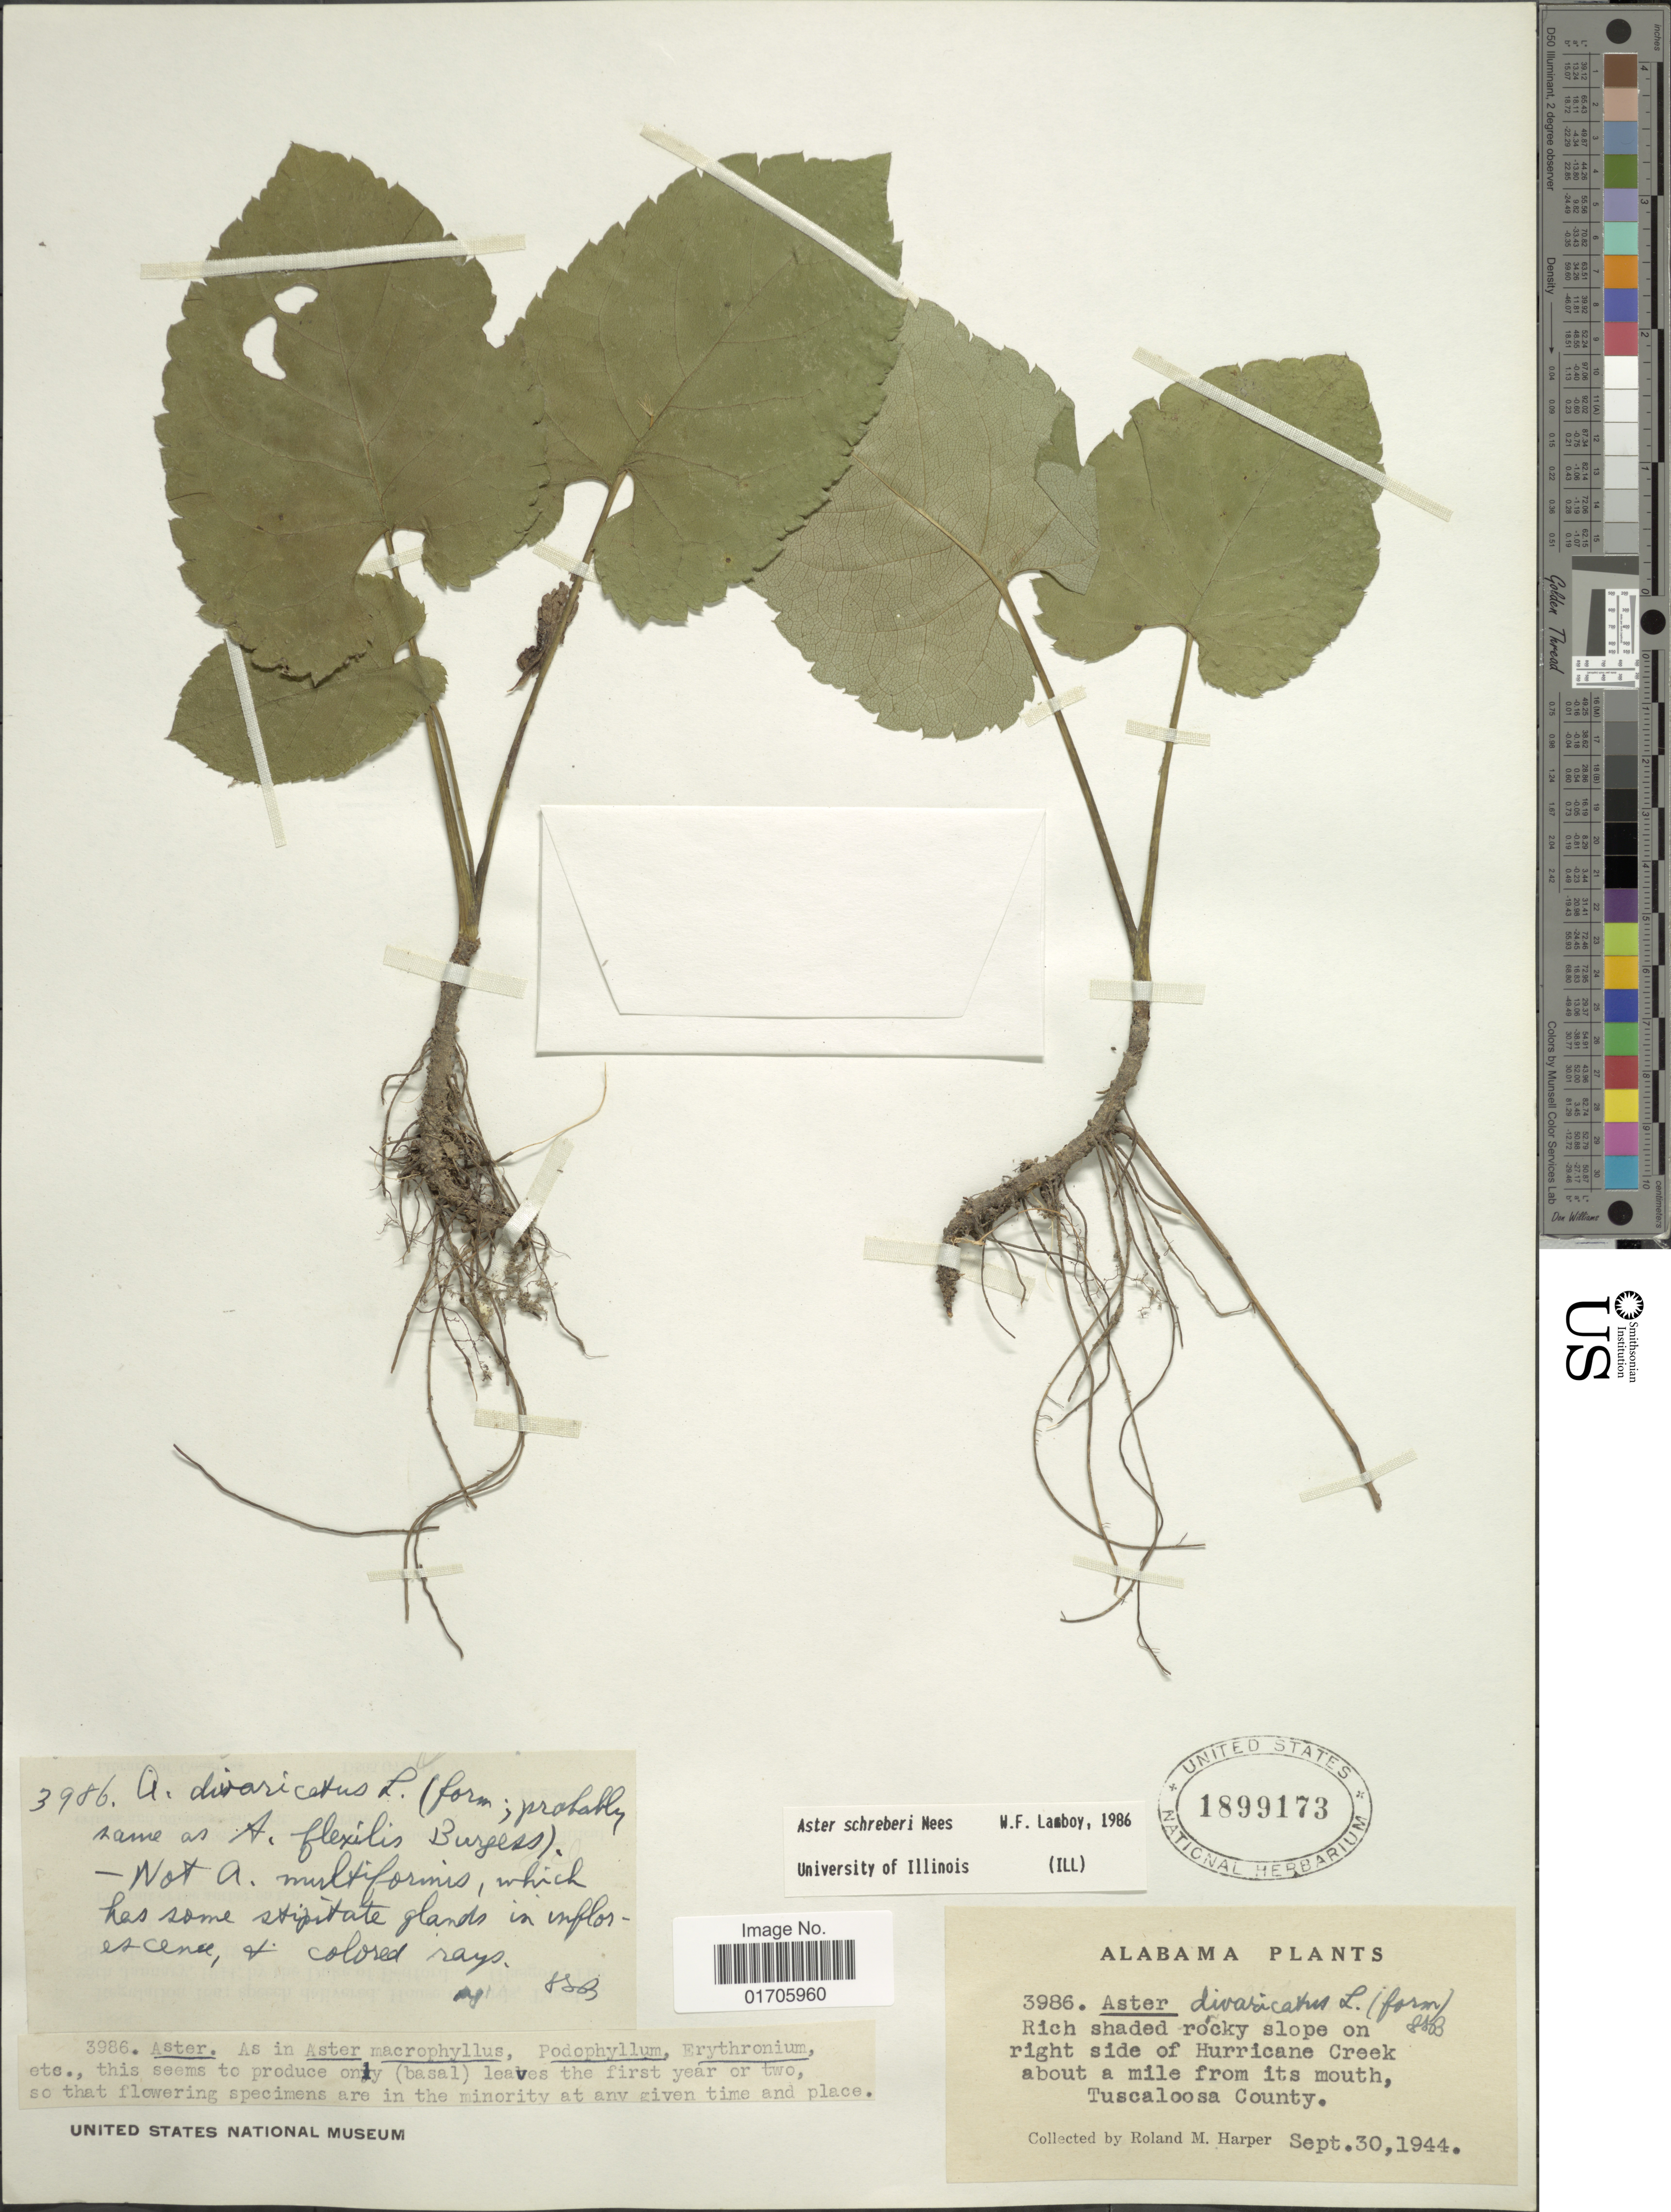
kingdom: Plantae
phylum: Tracheophyta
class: Magnoliopsida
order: Asterales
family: Asteraceae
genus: Eurybia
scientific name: Eurybia schreberi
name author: (Nees) Nees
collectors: R. M. Harper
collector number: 3986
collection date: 1944-09-30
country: United States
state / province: Alabama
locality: Alabama. Rich shaded rocky slope on right side of Hurricane Creek about a mile from its mouth, Tuscaloosa County.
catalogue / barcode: US 1899173